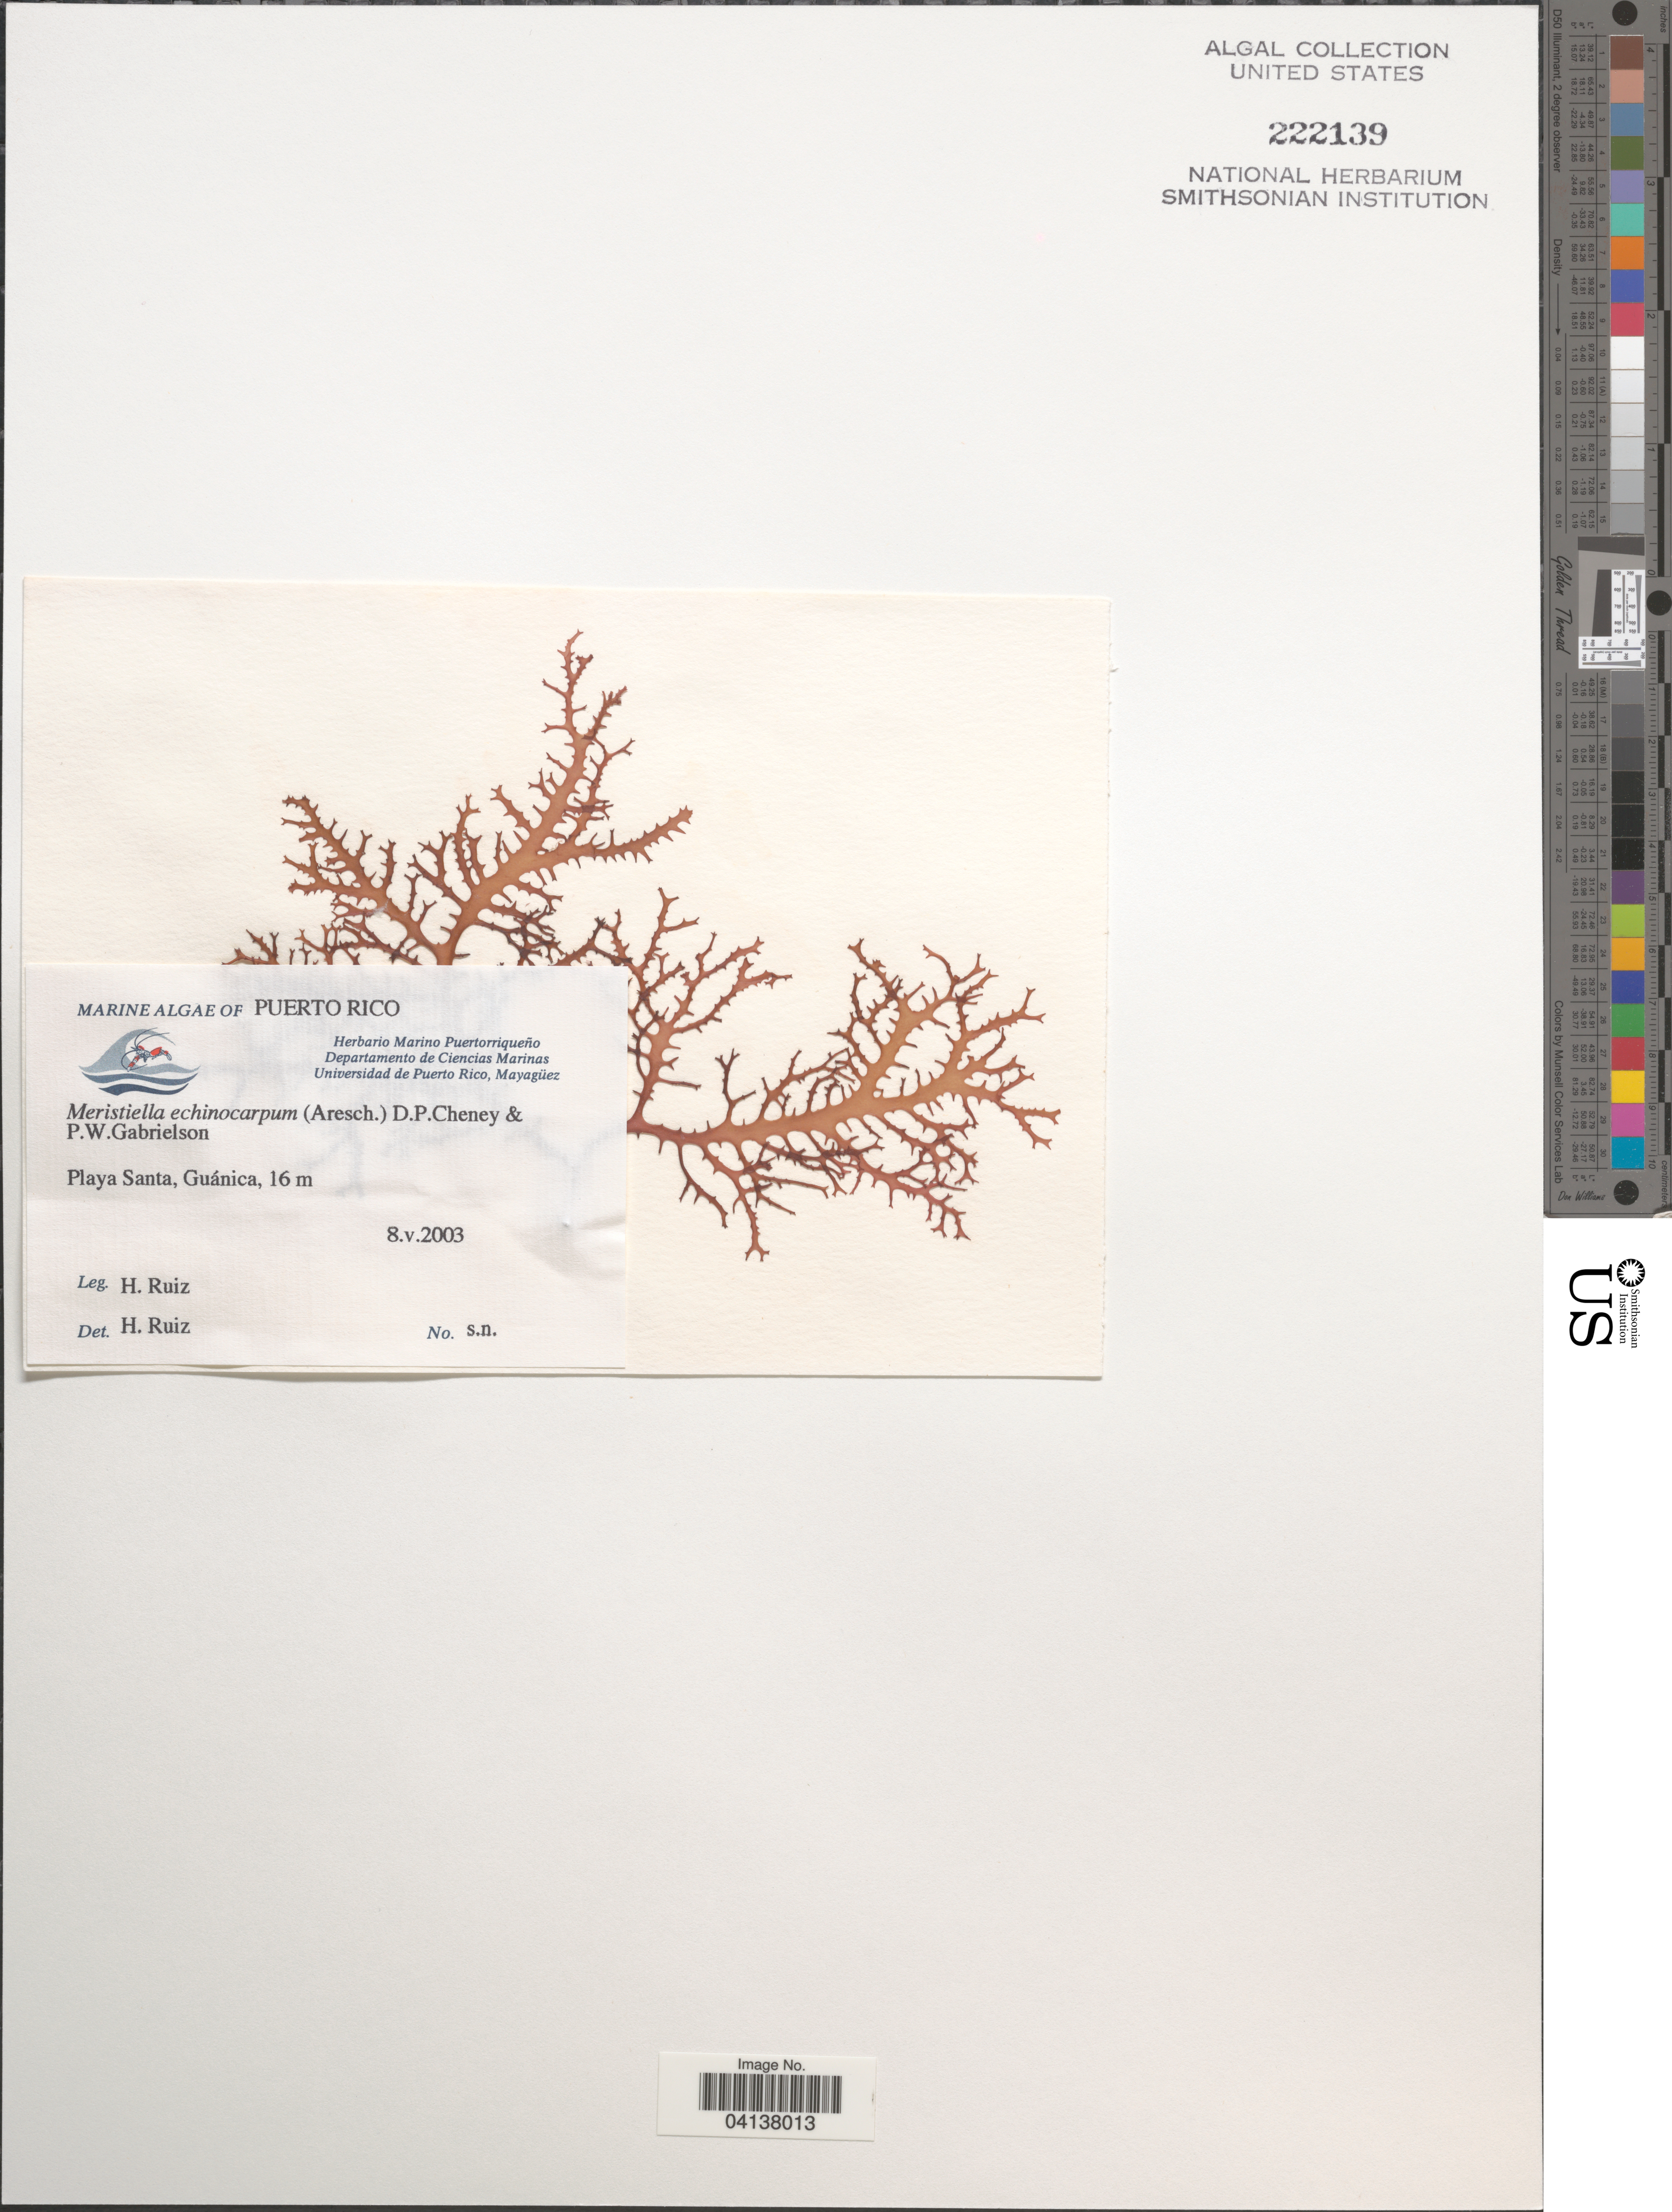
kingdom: Plantae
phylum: Rhodophyta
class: Florideophyceae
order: Gigartinales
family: Solieriaceae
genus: Meristotheca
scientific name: Meristotheca gelidium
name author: (J. Agardh) E.J. Faye & Masuda in E.J. Faye et al.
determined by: Algae name updating Project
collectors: H. Ruiz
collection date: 2003-05-08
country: Puerto Rico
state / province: Guánica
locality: Playa Santa.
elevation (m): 16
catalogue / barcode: US 222139